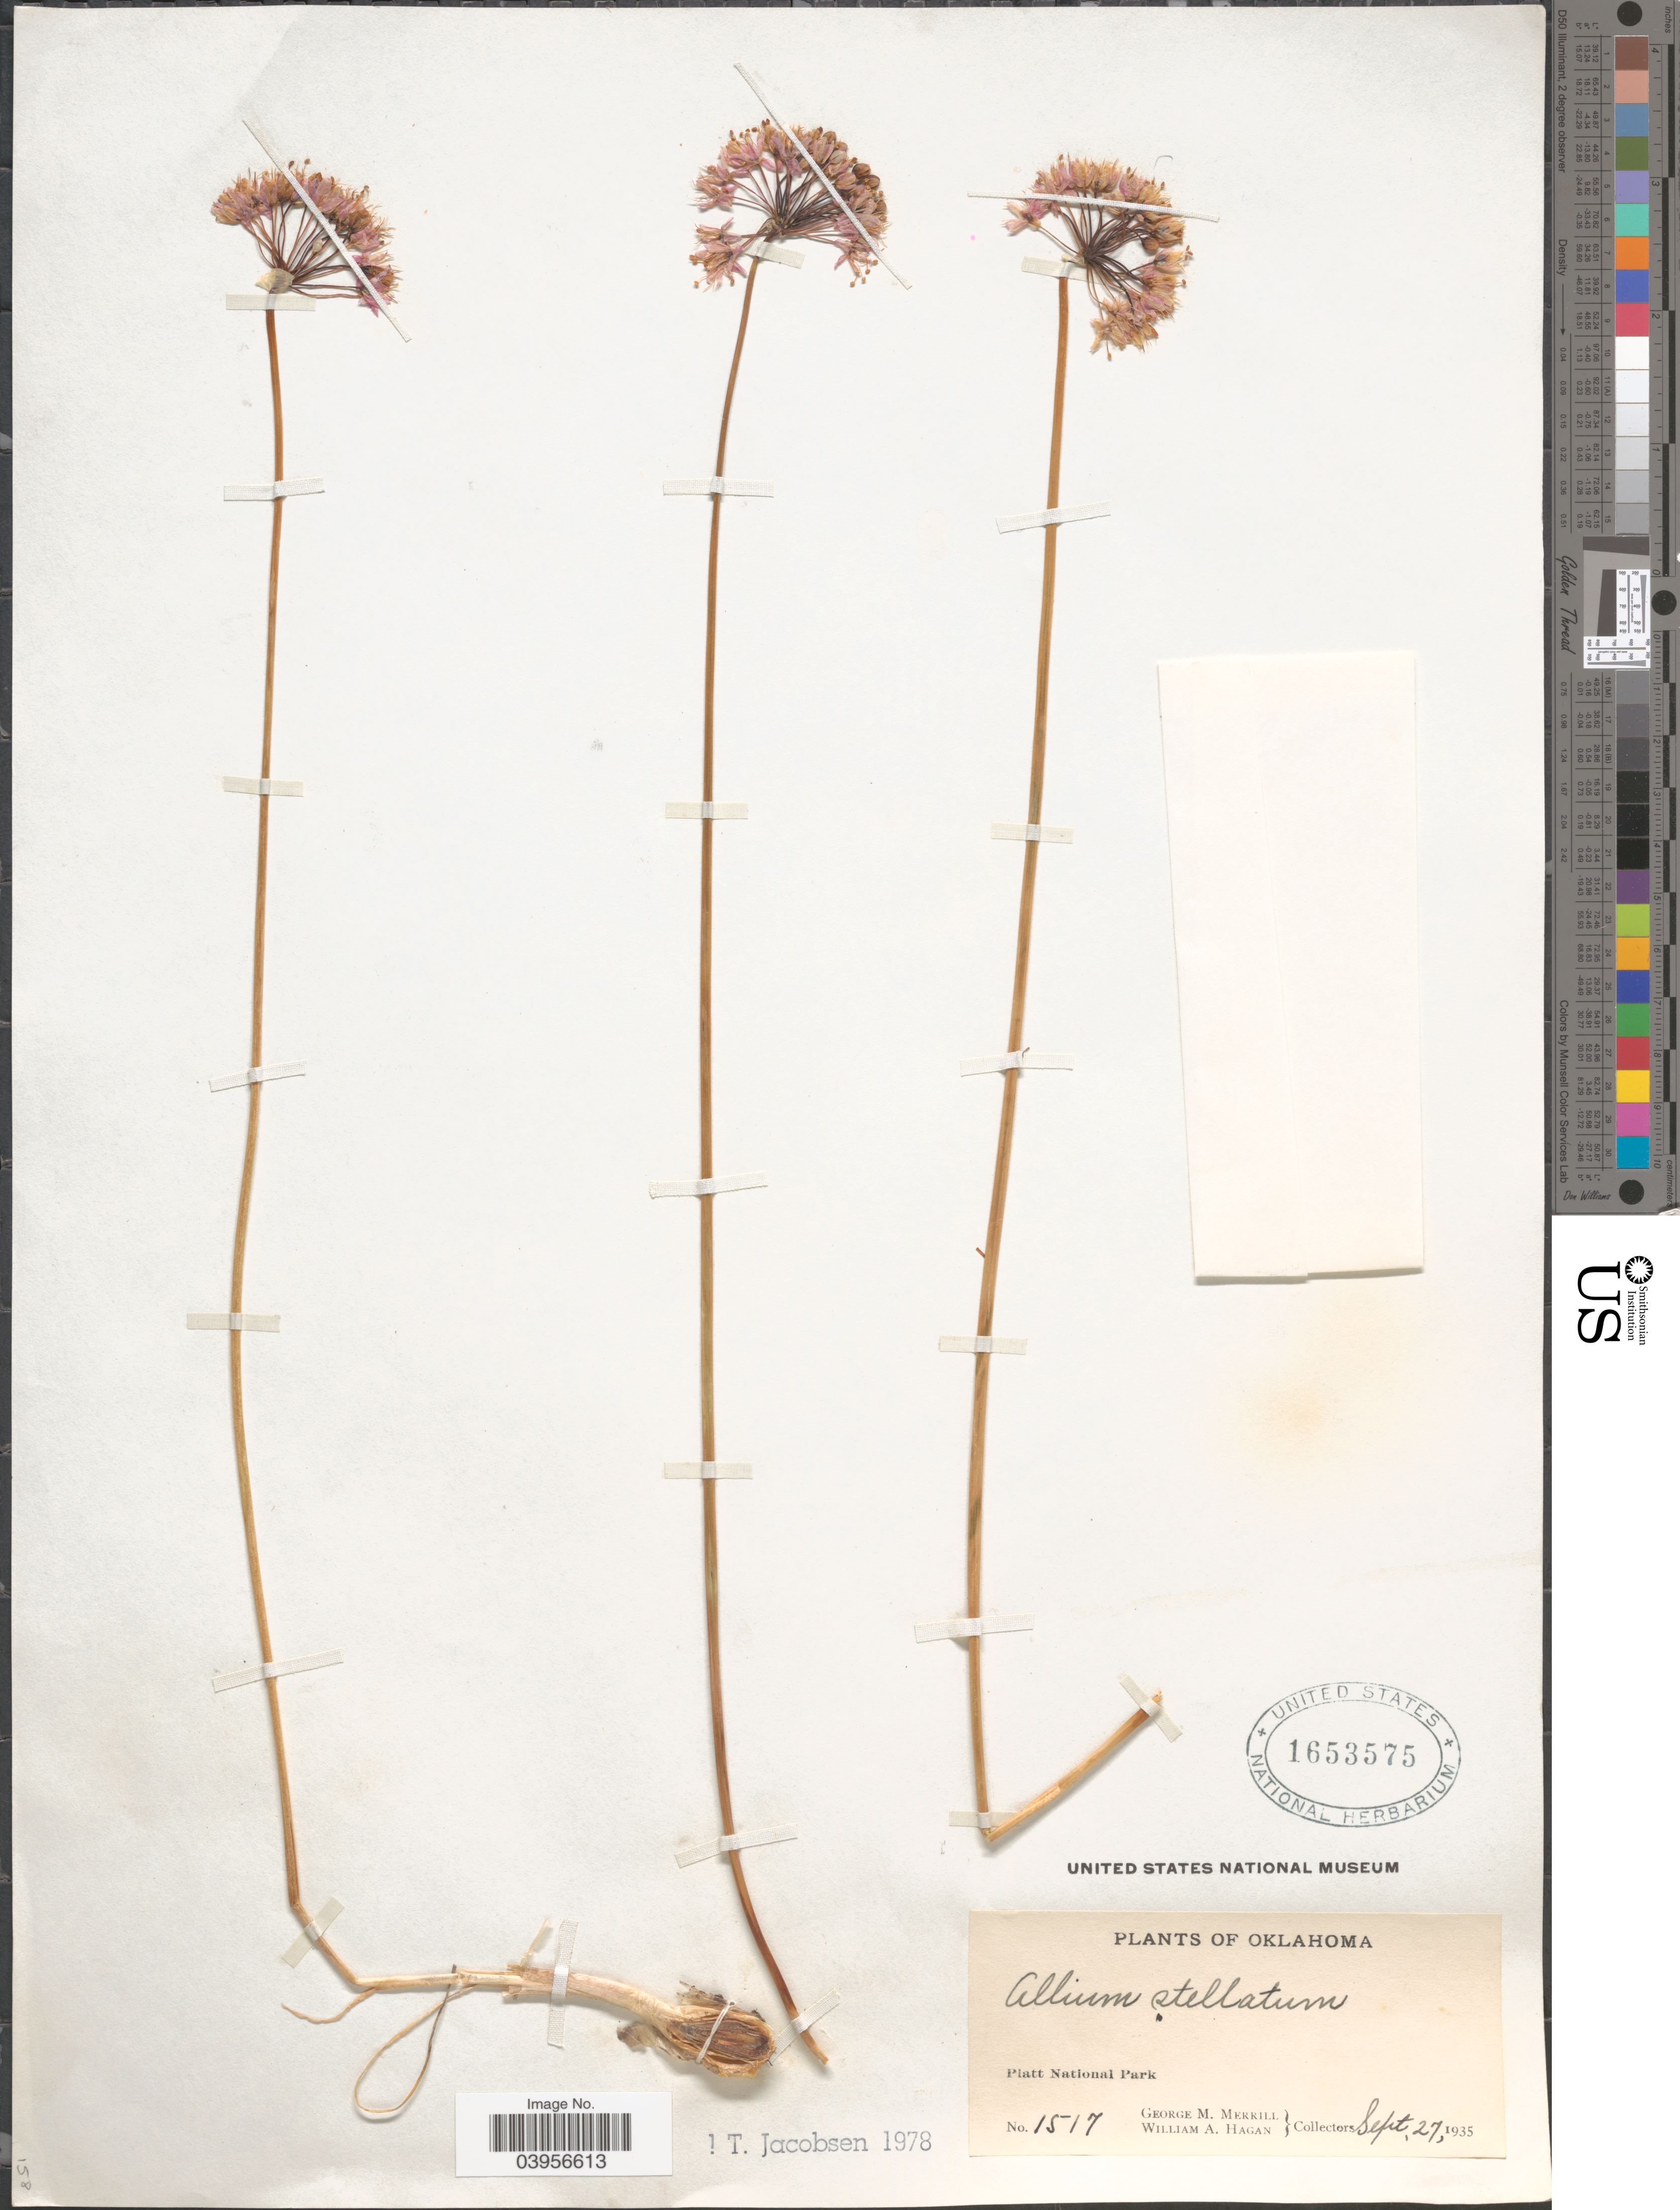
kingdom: Plantae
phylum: Tracheophyta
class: Liliopsida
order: Asparagales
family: Amaryllidaceae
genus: Allium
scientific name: Allium stellatum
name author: Nutt. ex Ker Gawl.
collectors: G. M. Merrill & W. Hagan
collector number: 1517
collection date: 1935-09-27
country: United States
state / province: Oklahoma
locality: Platt National Park.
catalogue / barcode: US 1653575